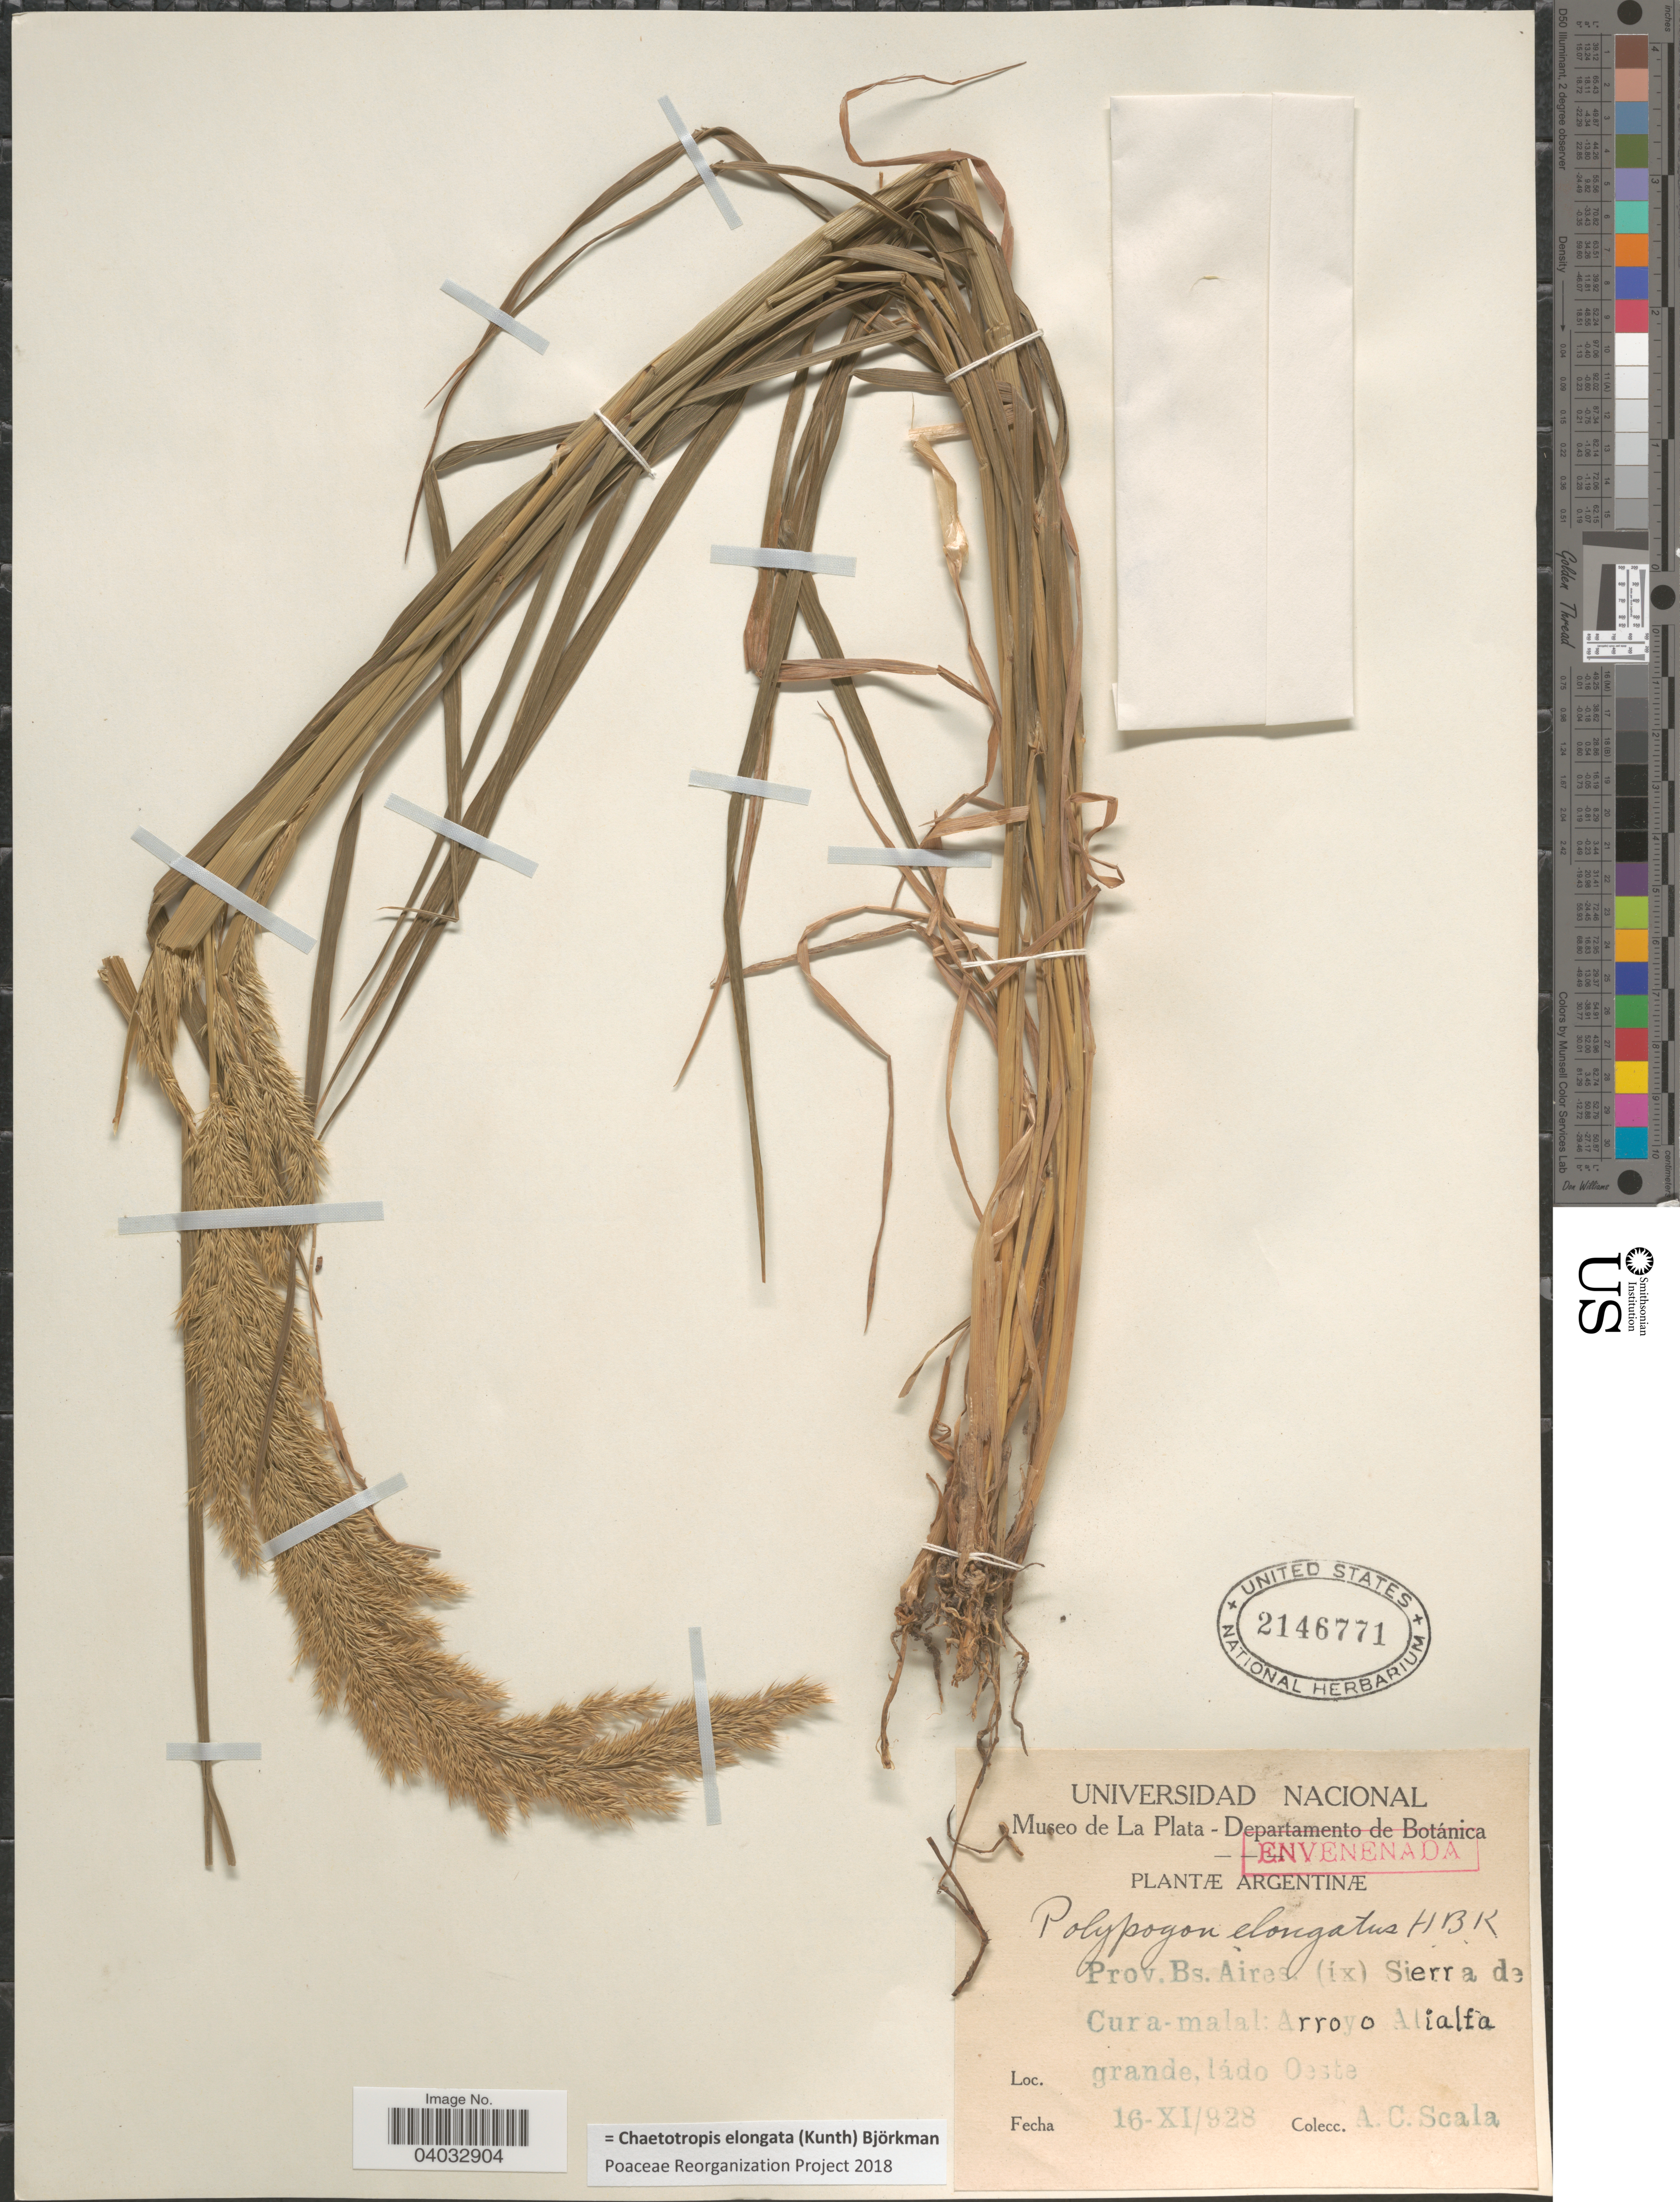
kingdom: Plantae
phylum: Tracheophyta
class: Liliopsida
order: Poales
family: Poaceae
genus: Chaetotropis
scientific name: Chaetotropis elongata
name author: (Kunth) Björkman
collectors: A. Scala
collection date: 1928-11-16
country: Argentina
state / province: Buenos Aires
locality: Sierra de Cura-malak Arroyo Alialfa grande, ládo Oeste.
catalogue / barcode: US 2146771